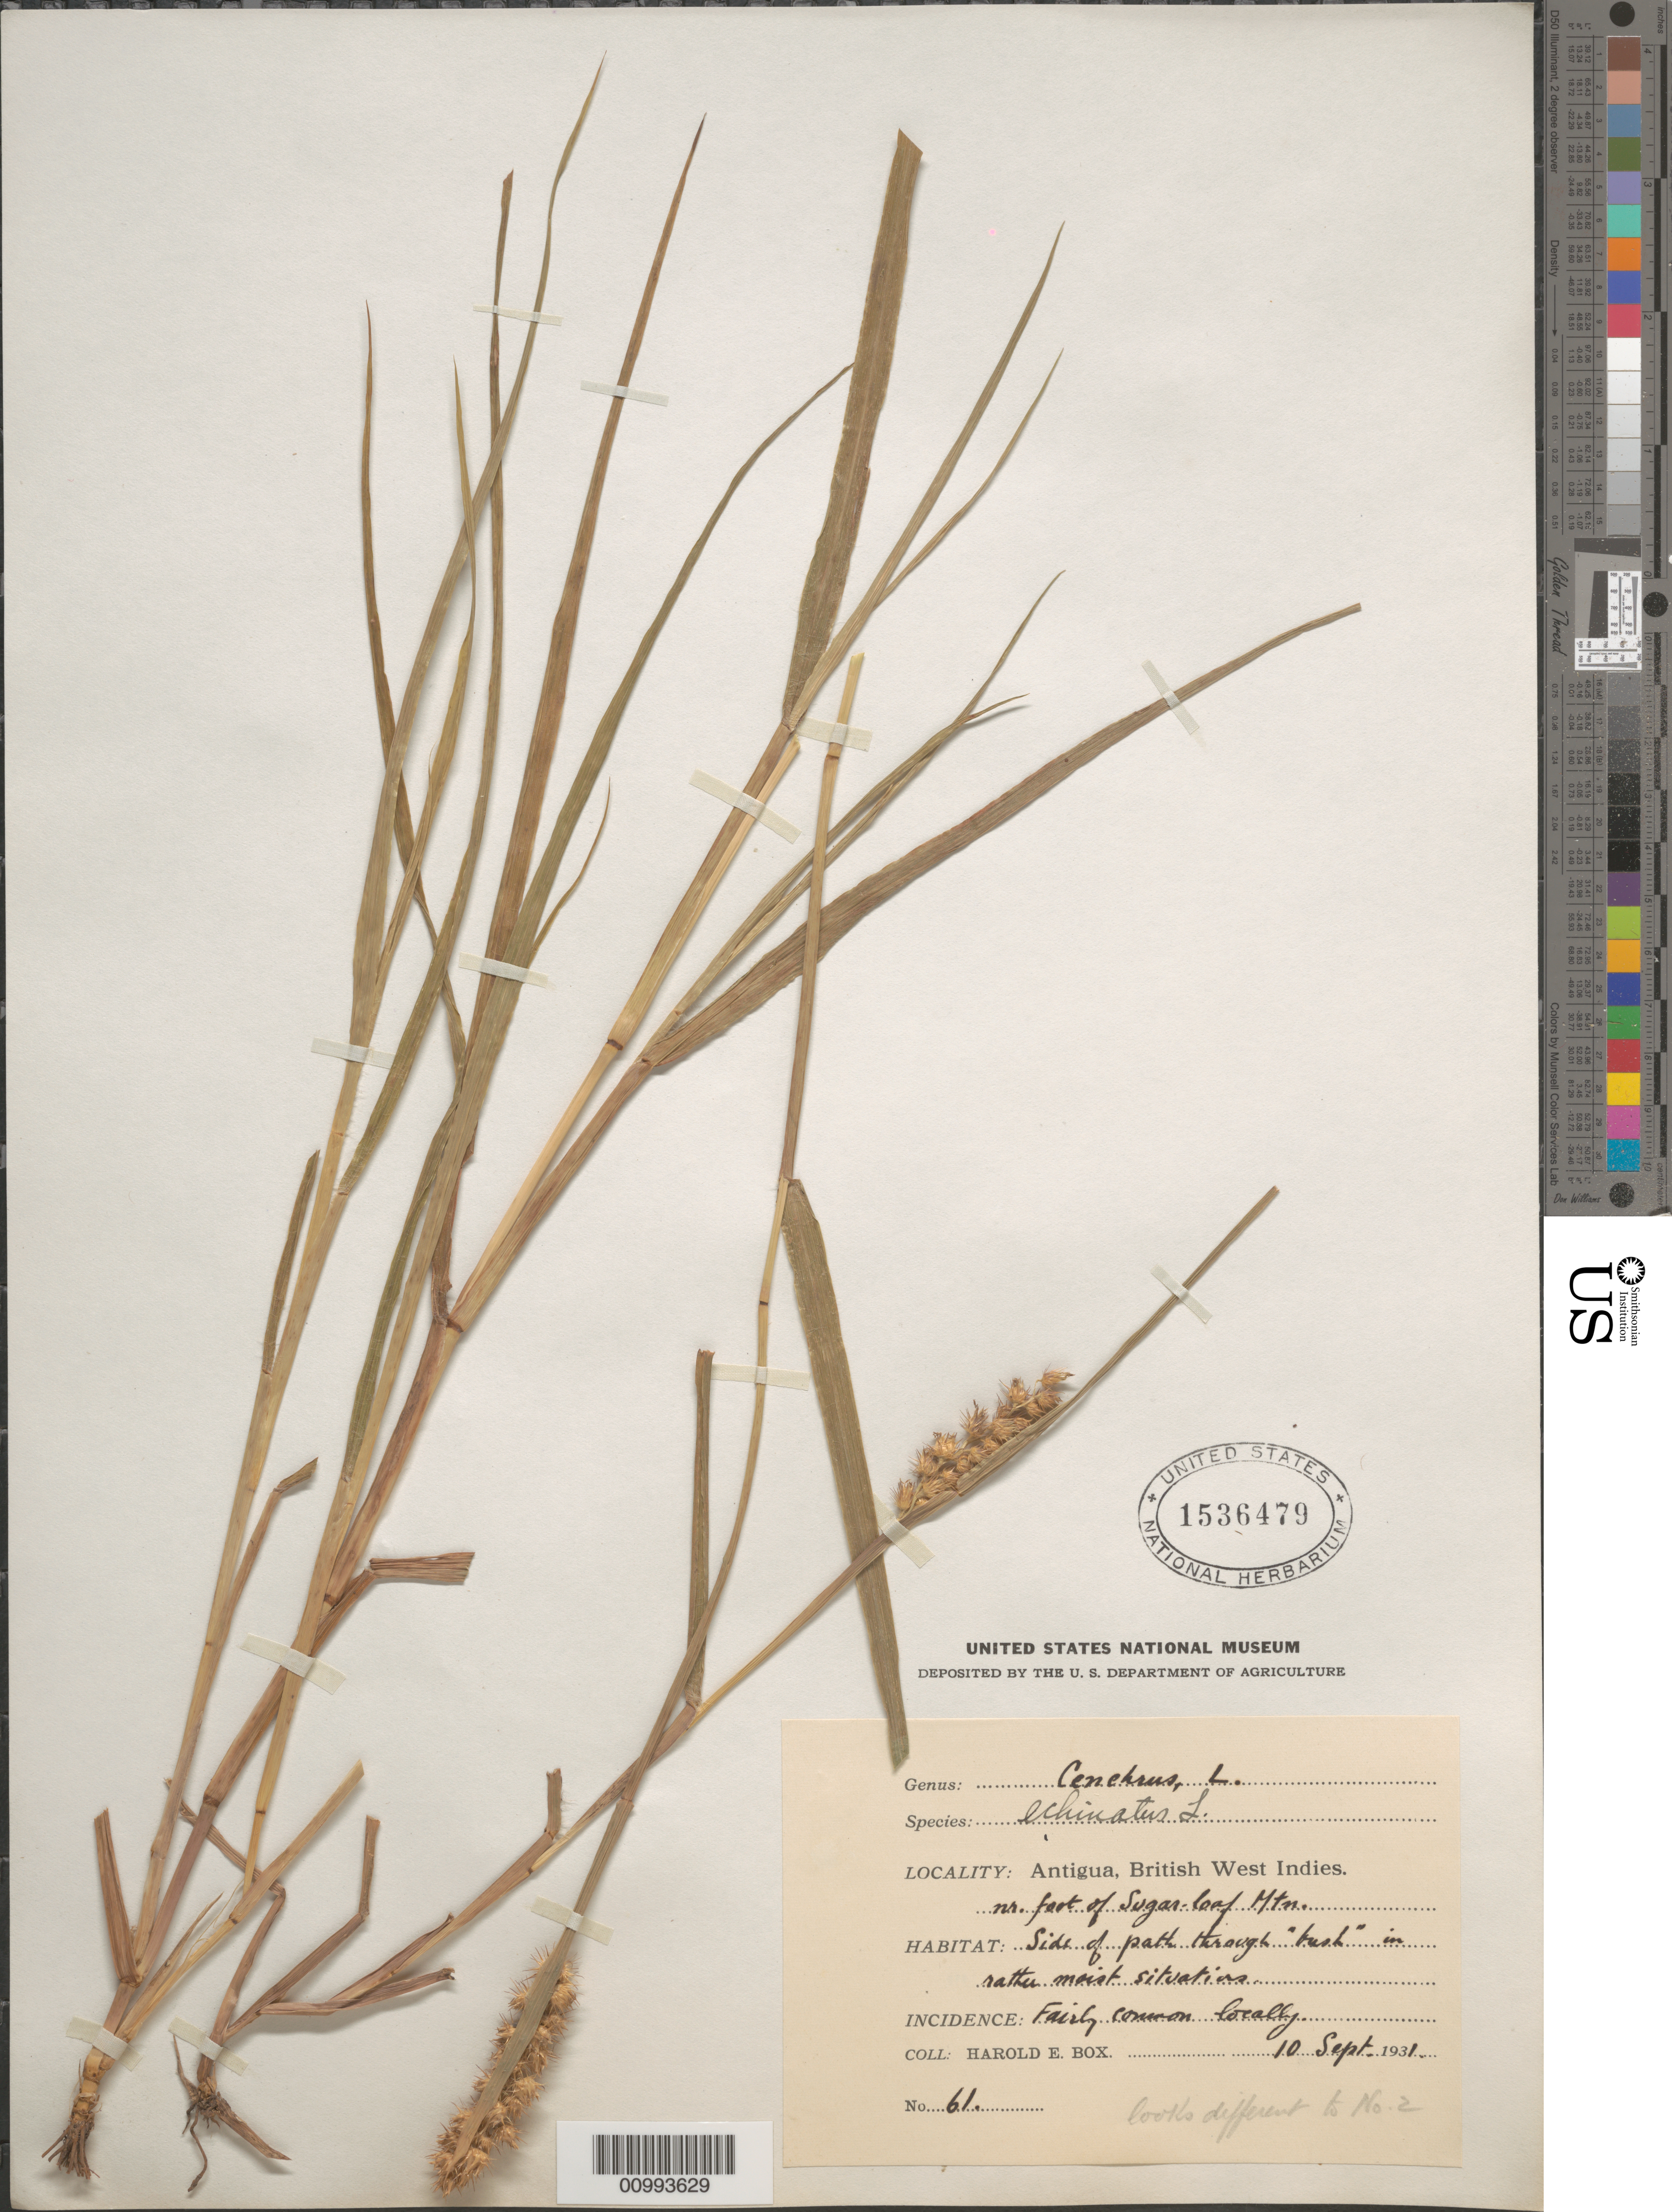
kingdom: Plantae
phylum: Tracheophyta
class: Liliopsida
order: Poales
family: Poaceae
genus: Cenchrus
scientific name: Cenchrus echinatus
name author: L.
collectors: H. E. Box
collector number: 61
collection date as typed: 10 Sep 1931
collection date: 1931-09-10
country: Antigua and Barbuda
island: Antigua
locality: Sugar Loaf Mountain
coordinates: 0 N, 0 E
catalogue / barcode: US 1536479